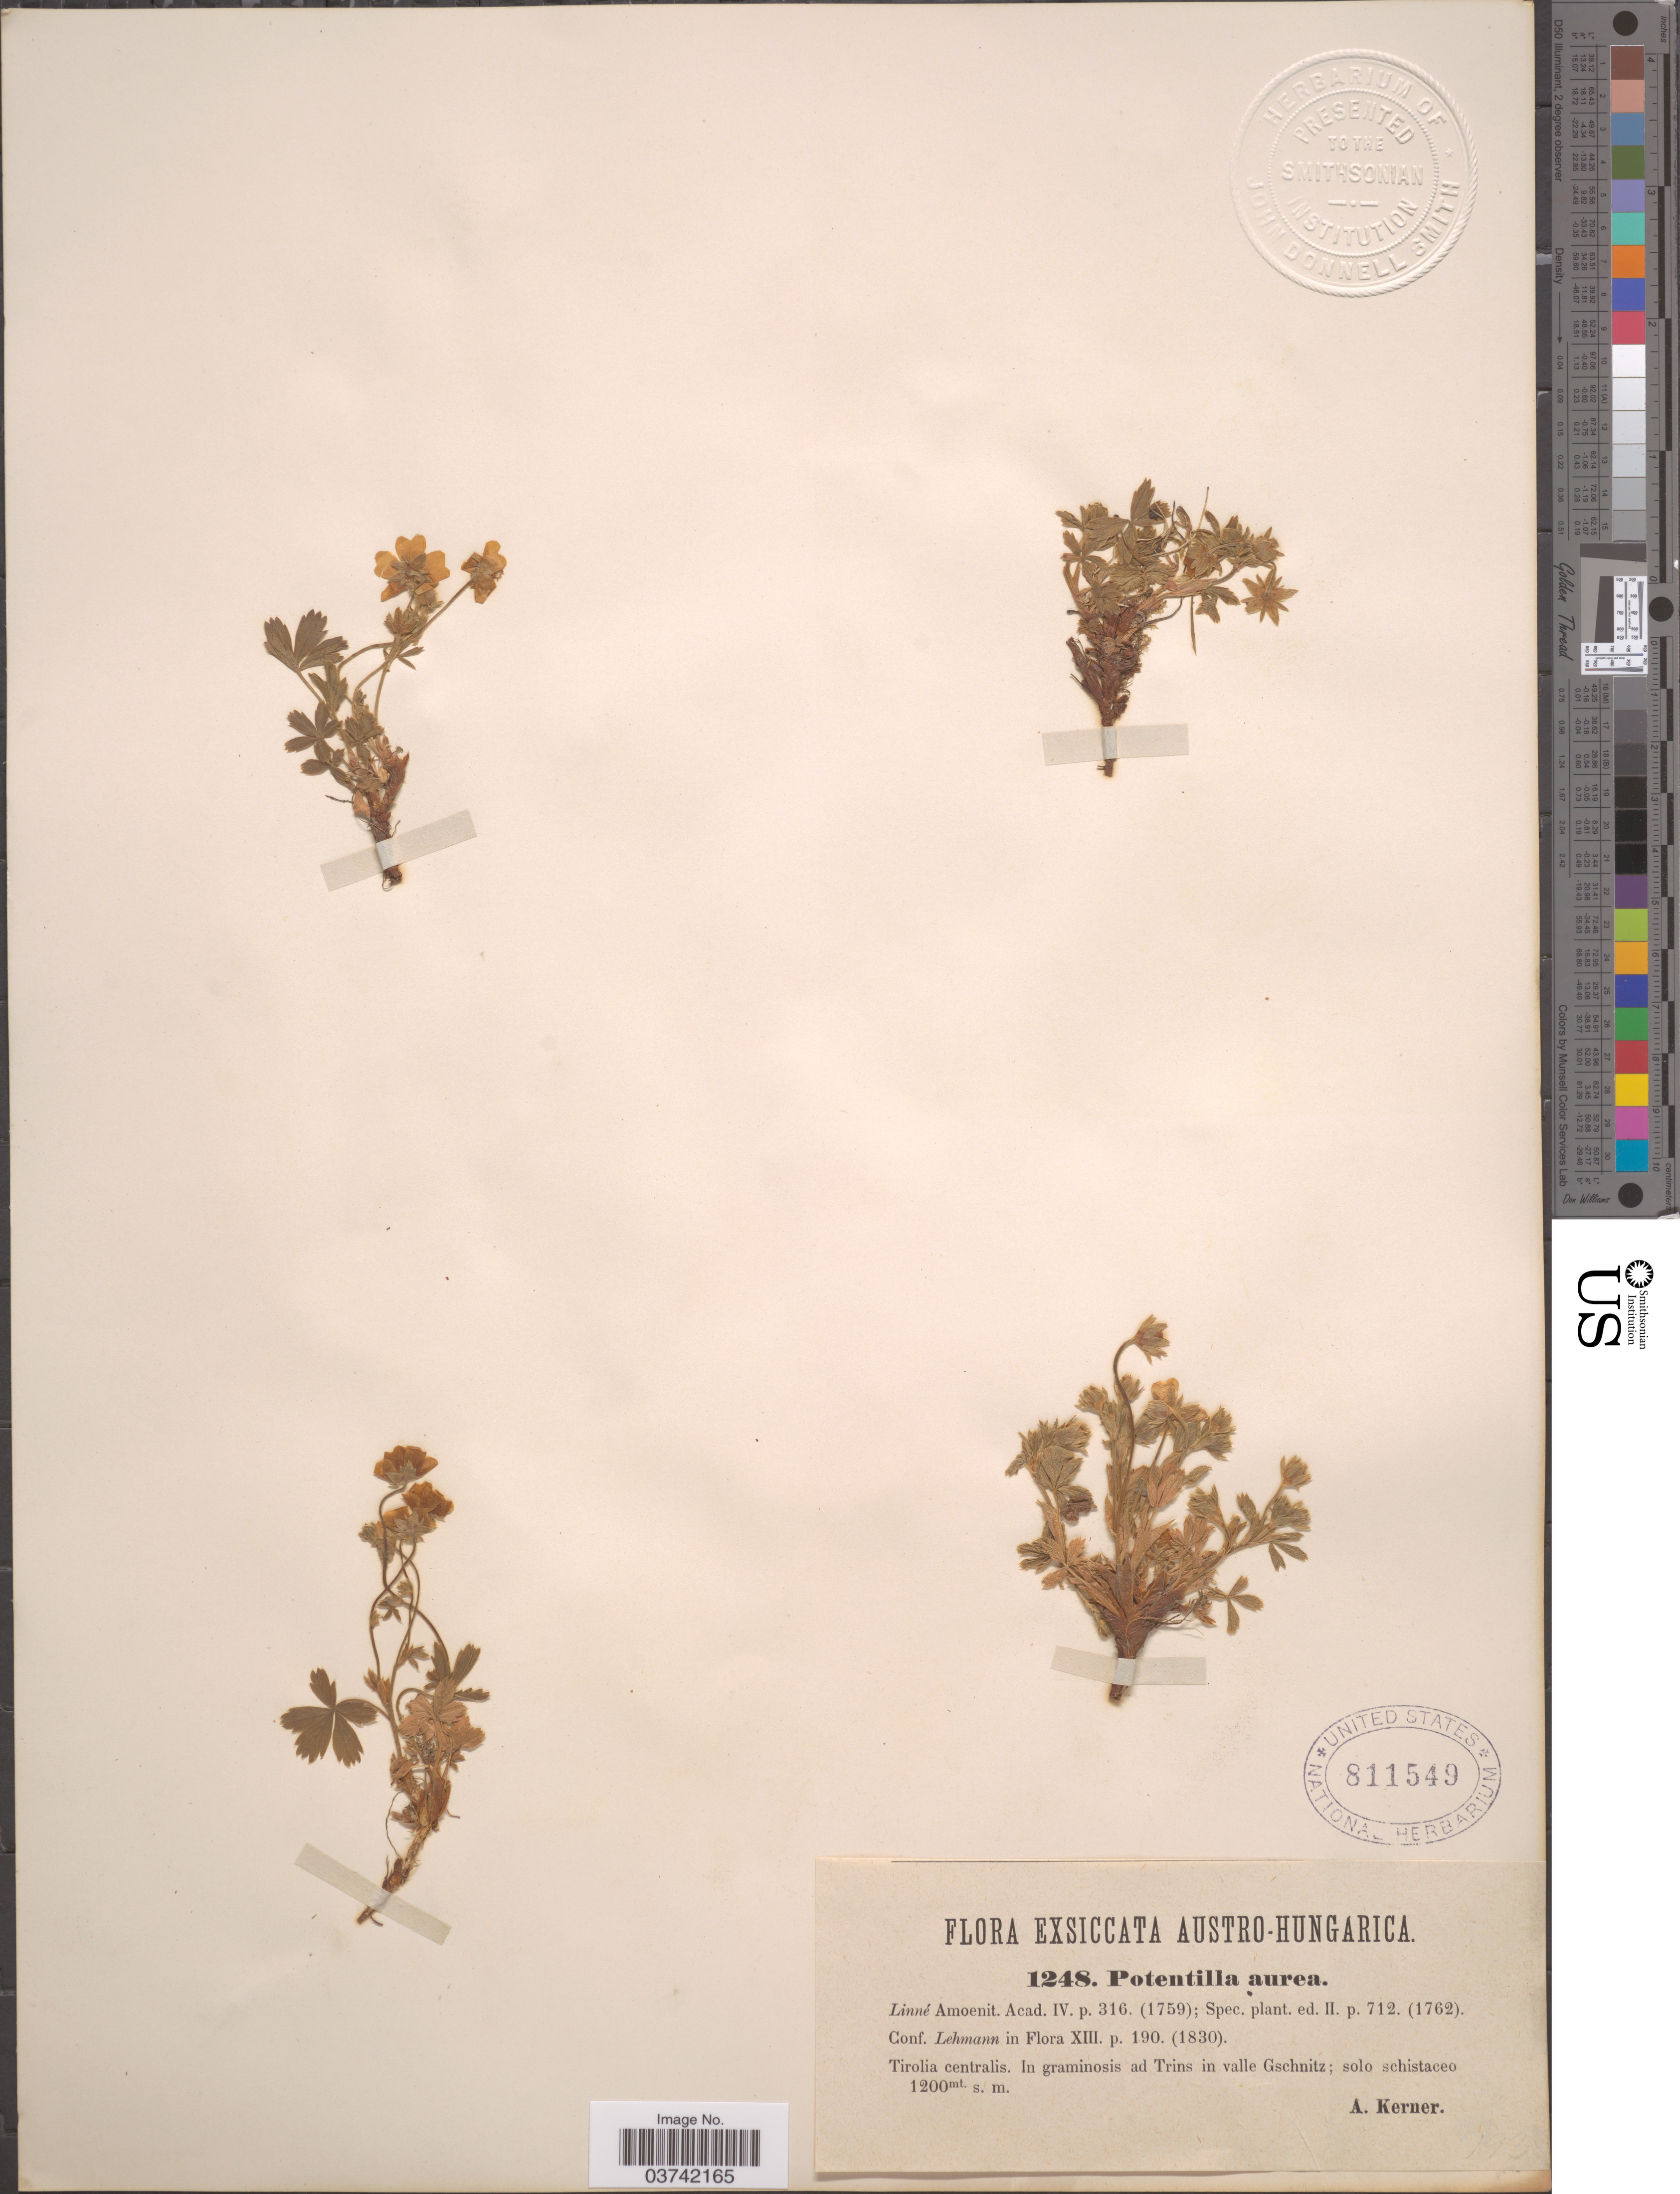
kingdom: Plantae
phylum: Tracheophyta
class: Magnoliopsida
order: Rosales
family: Rosaceae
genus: Potentilla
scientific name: Potentilla aurea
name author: L.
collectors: A. Kerner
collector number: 1248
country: Austria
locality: Austro-Hungarica. Tirolia centralis. In graminosis ad Trins in valle Gschnitz; solo schistaceo.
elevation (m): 1200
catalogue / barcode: US 811549